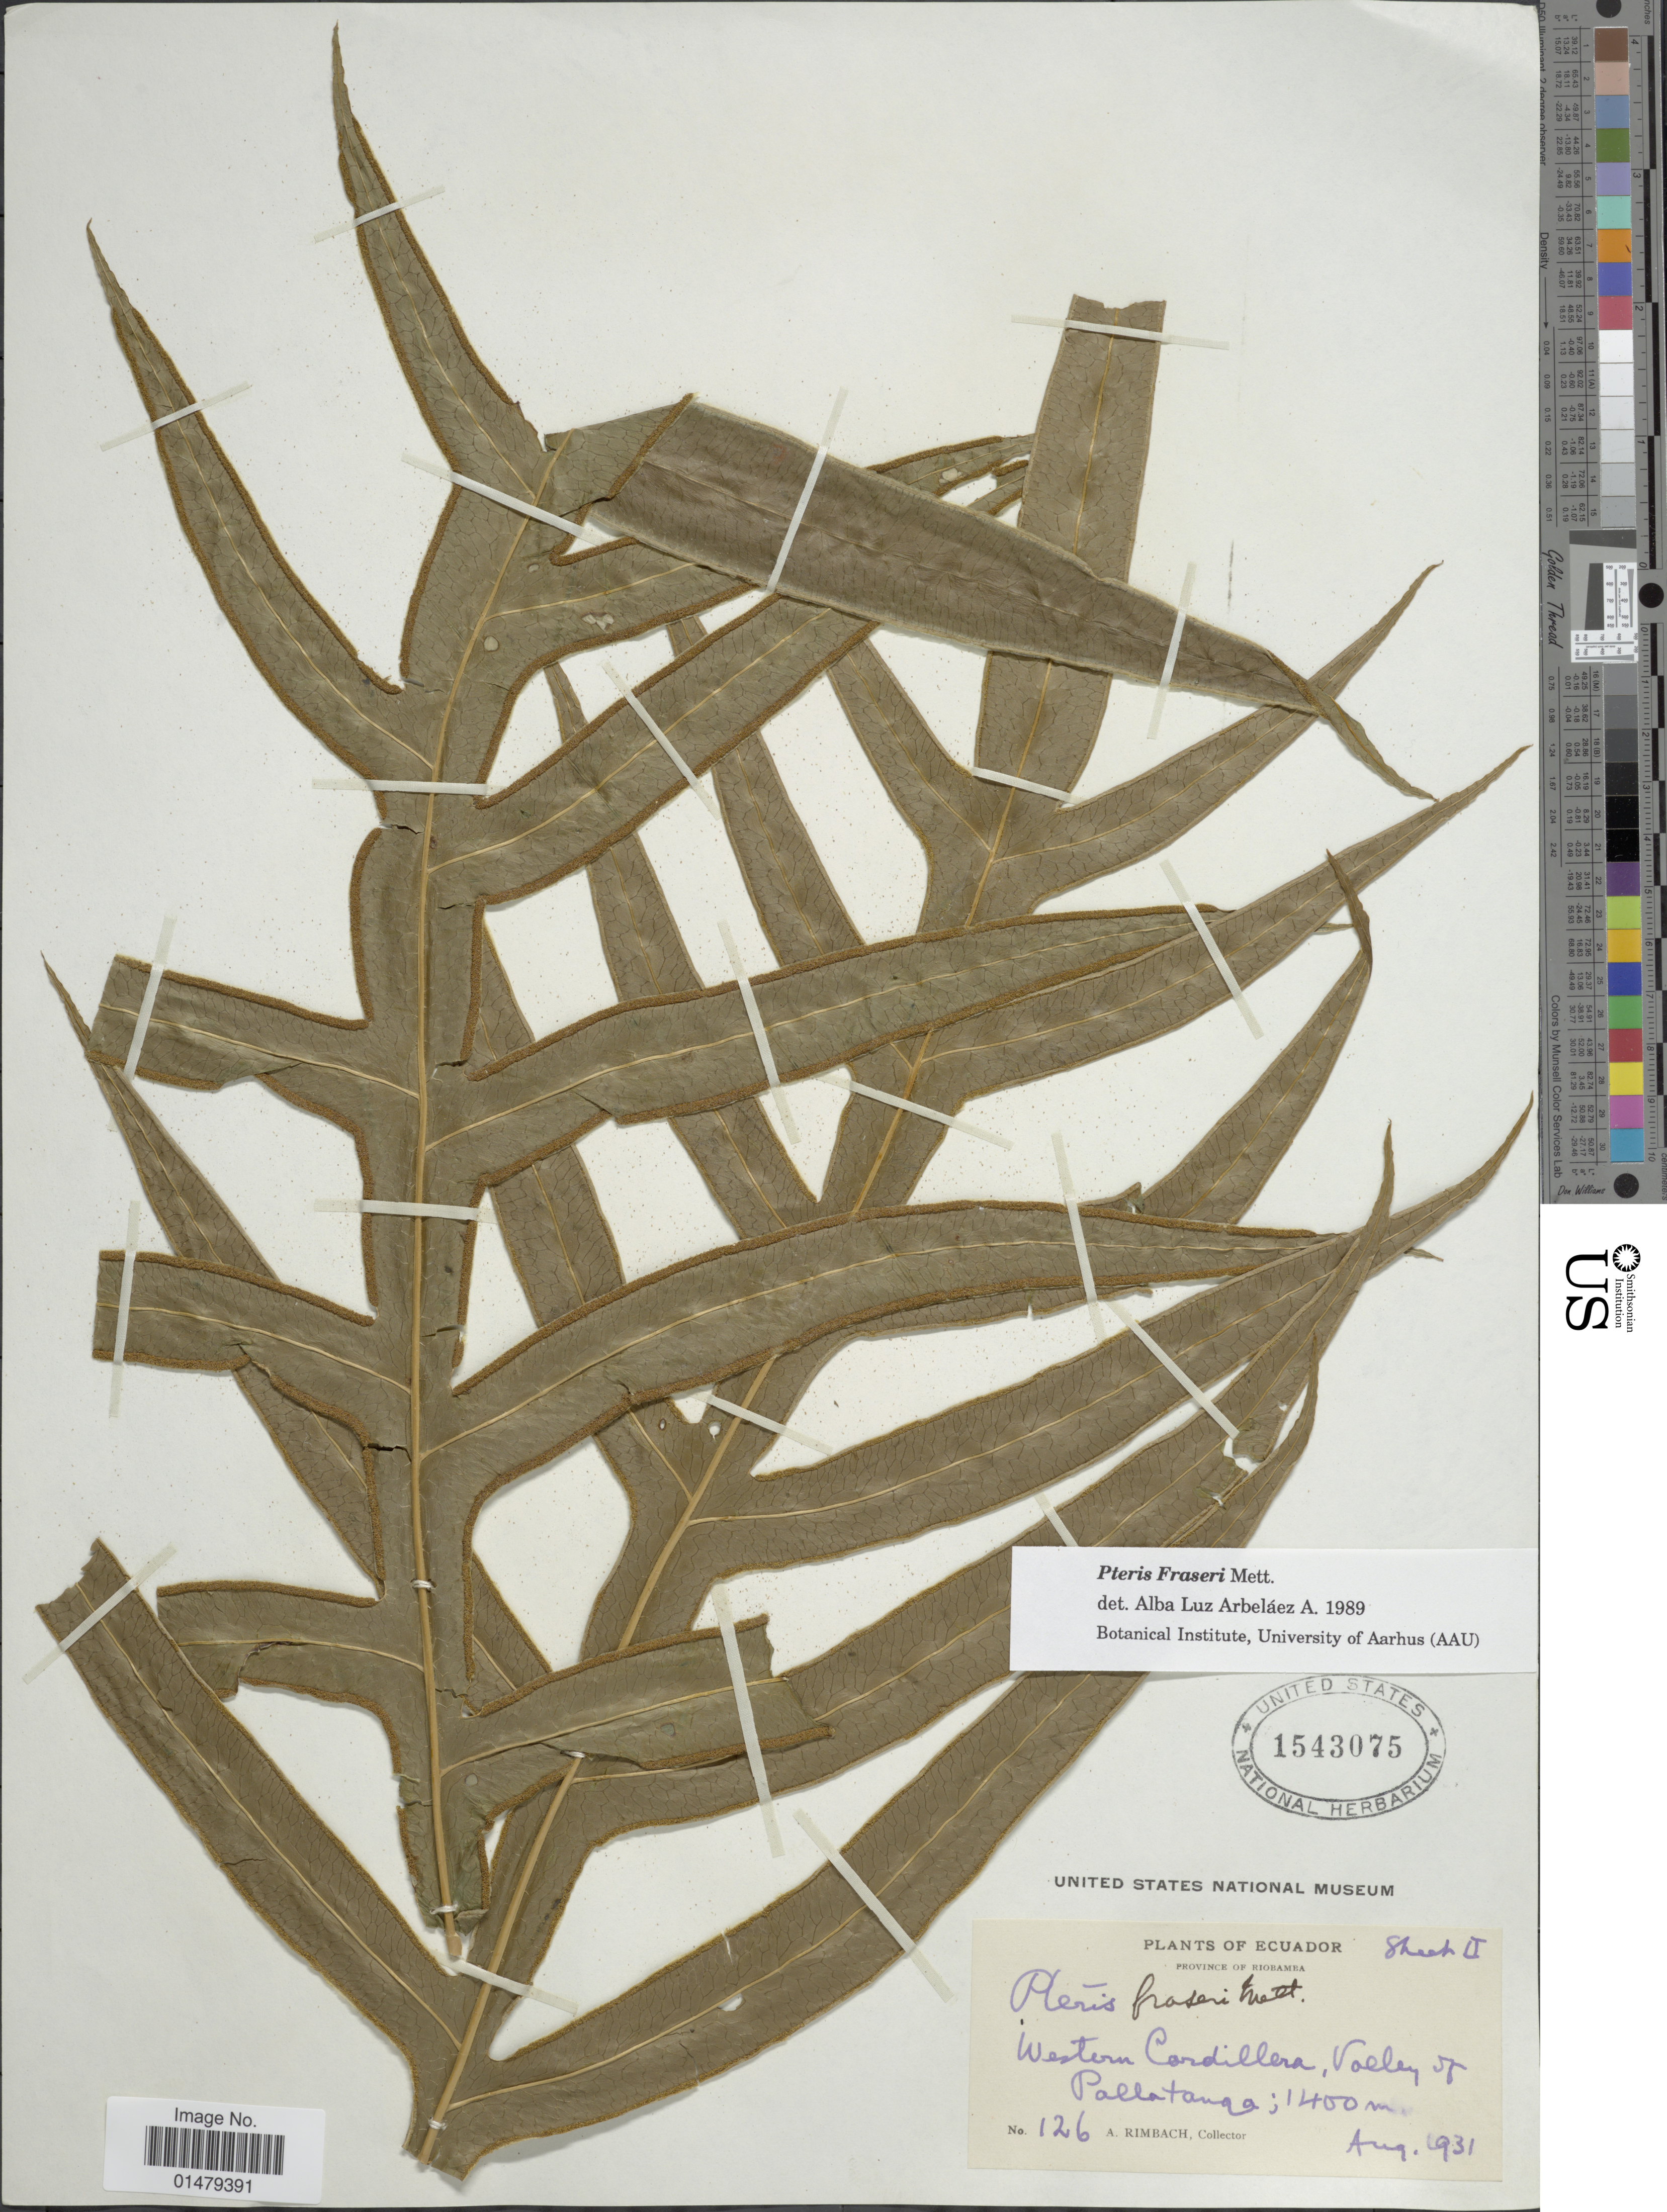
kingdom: Plantae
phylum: Tracheophyta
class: Polypodiopsida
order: Polypodiales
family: Pteridaceae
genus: Pteris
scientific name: Pteris fraseri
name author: Mett. ex Kuhn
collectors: A. Rimbach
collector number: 126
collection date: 1931-08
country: Ecuador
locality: Province of Riobamba. Western Cordillera, Valley of Pallatanga.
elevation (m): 1400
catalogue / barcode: US 1543075